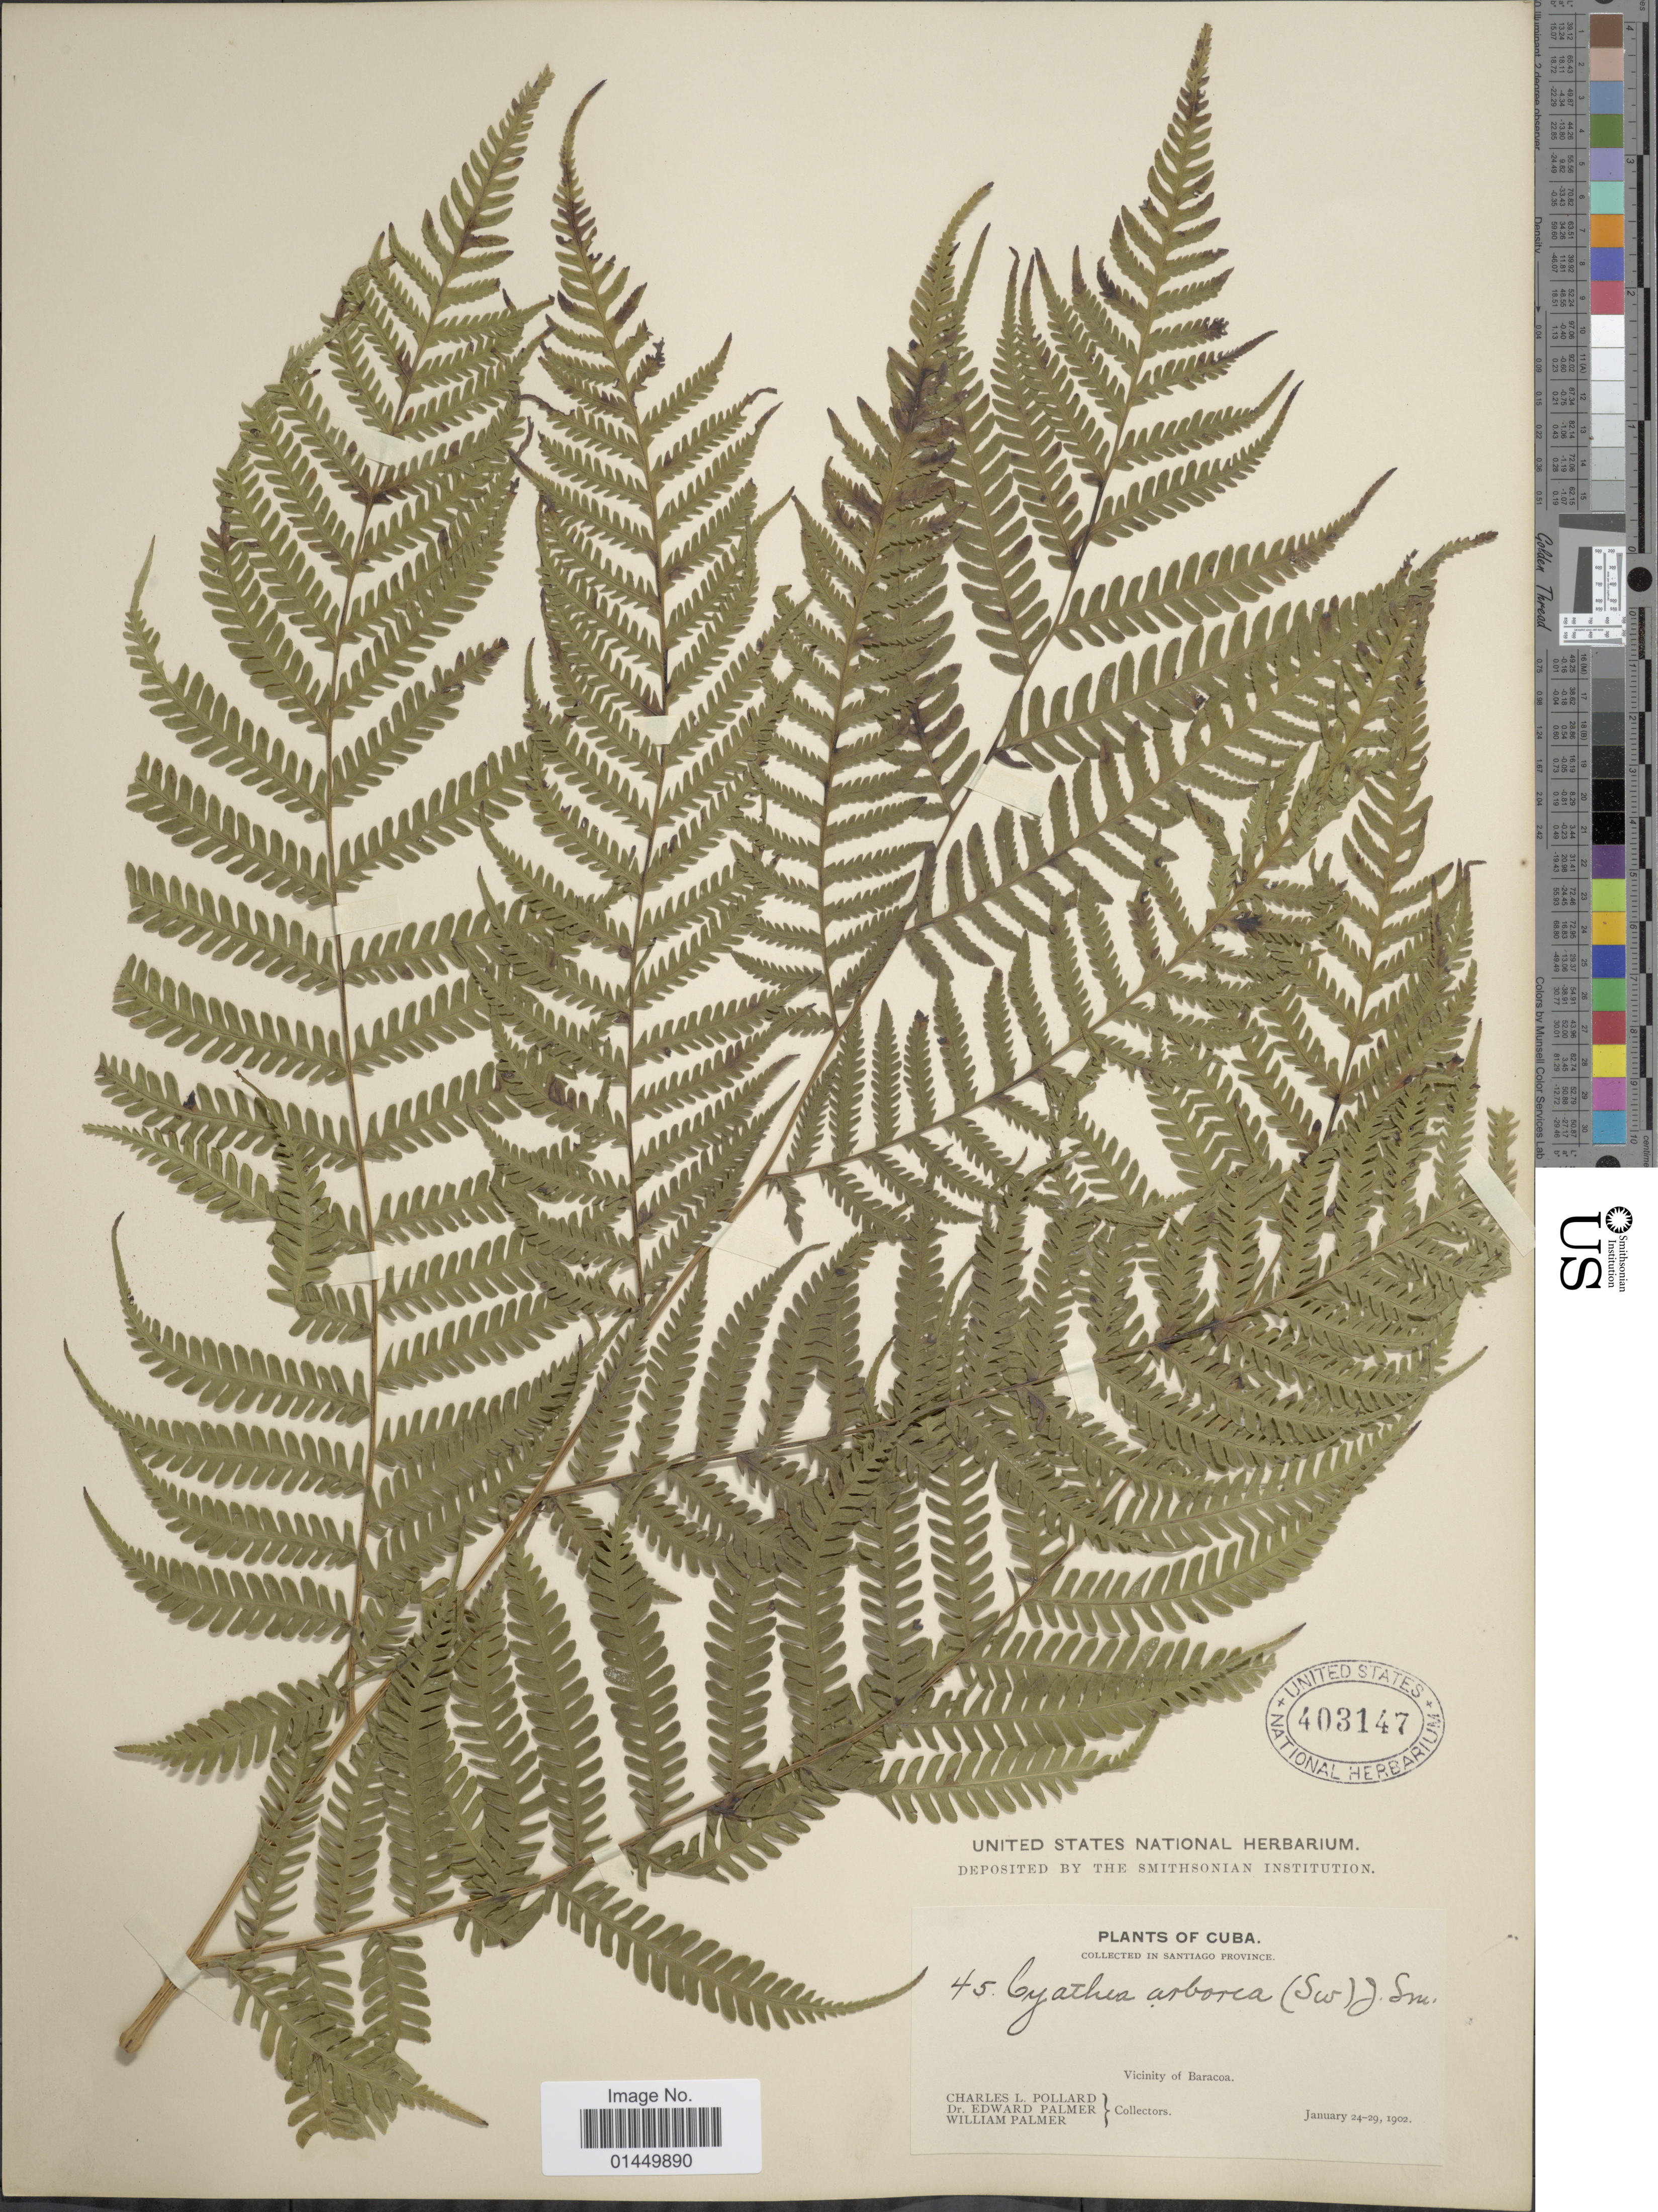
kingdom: Plantae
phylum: Tracheophyta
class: Polypodiopsida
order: Cyatheales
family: Cyatheaceae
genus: Cyathea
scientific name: Cyathea arborea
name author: (L.) Sm.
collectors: C. L. Pollard, E. Palmer & W. Palmer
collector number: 45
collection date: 1902-01-24/1902-01-29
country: Cuba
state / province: Santiago de Cuba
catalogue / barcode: US 403147